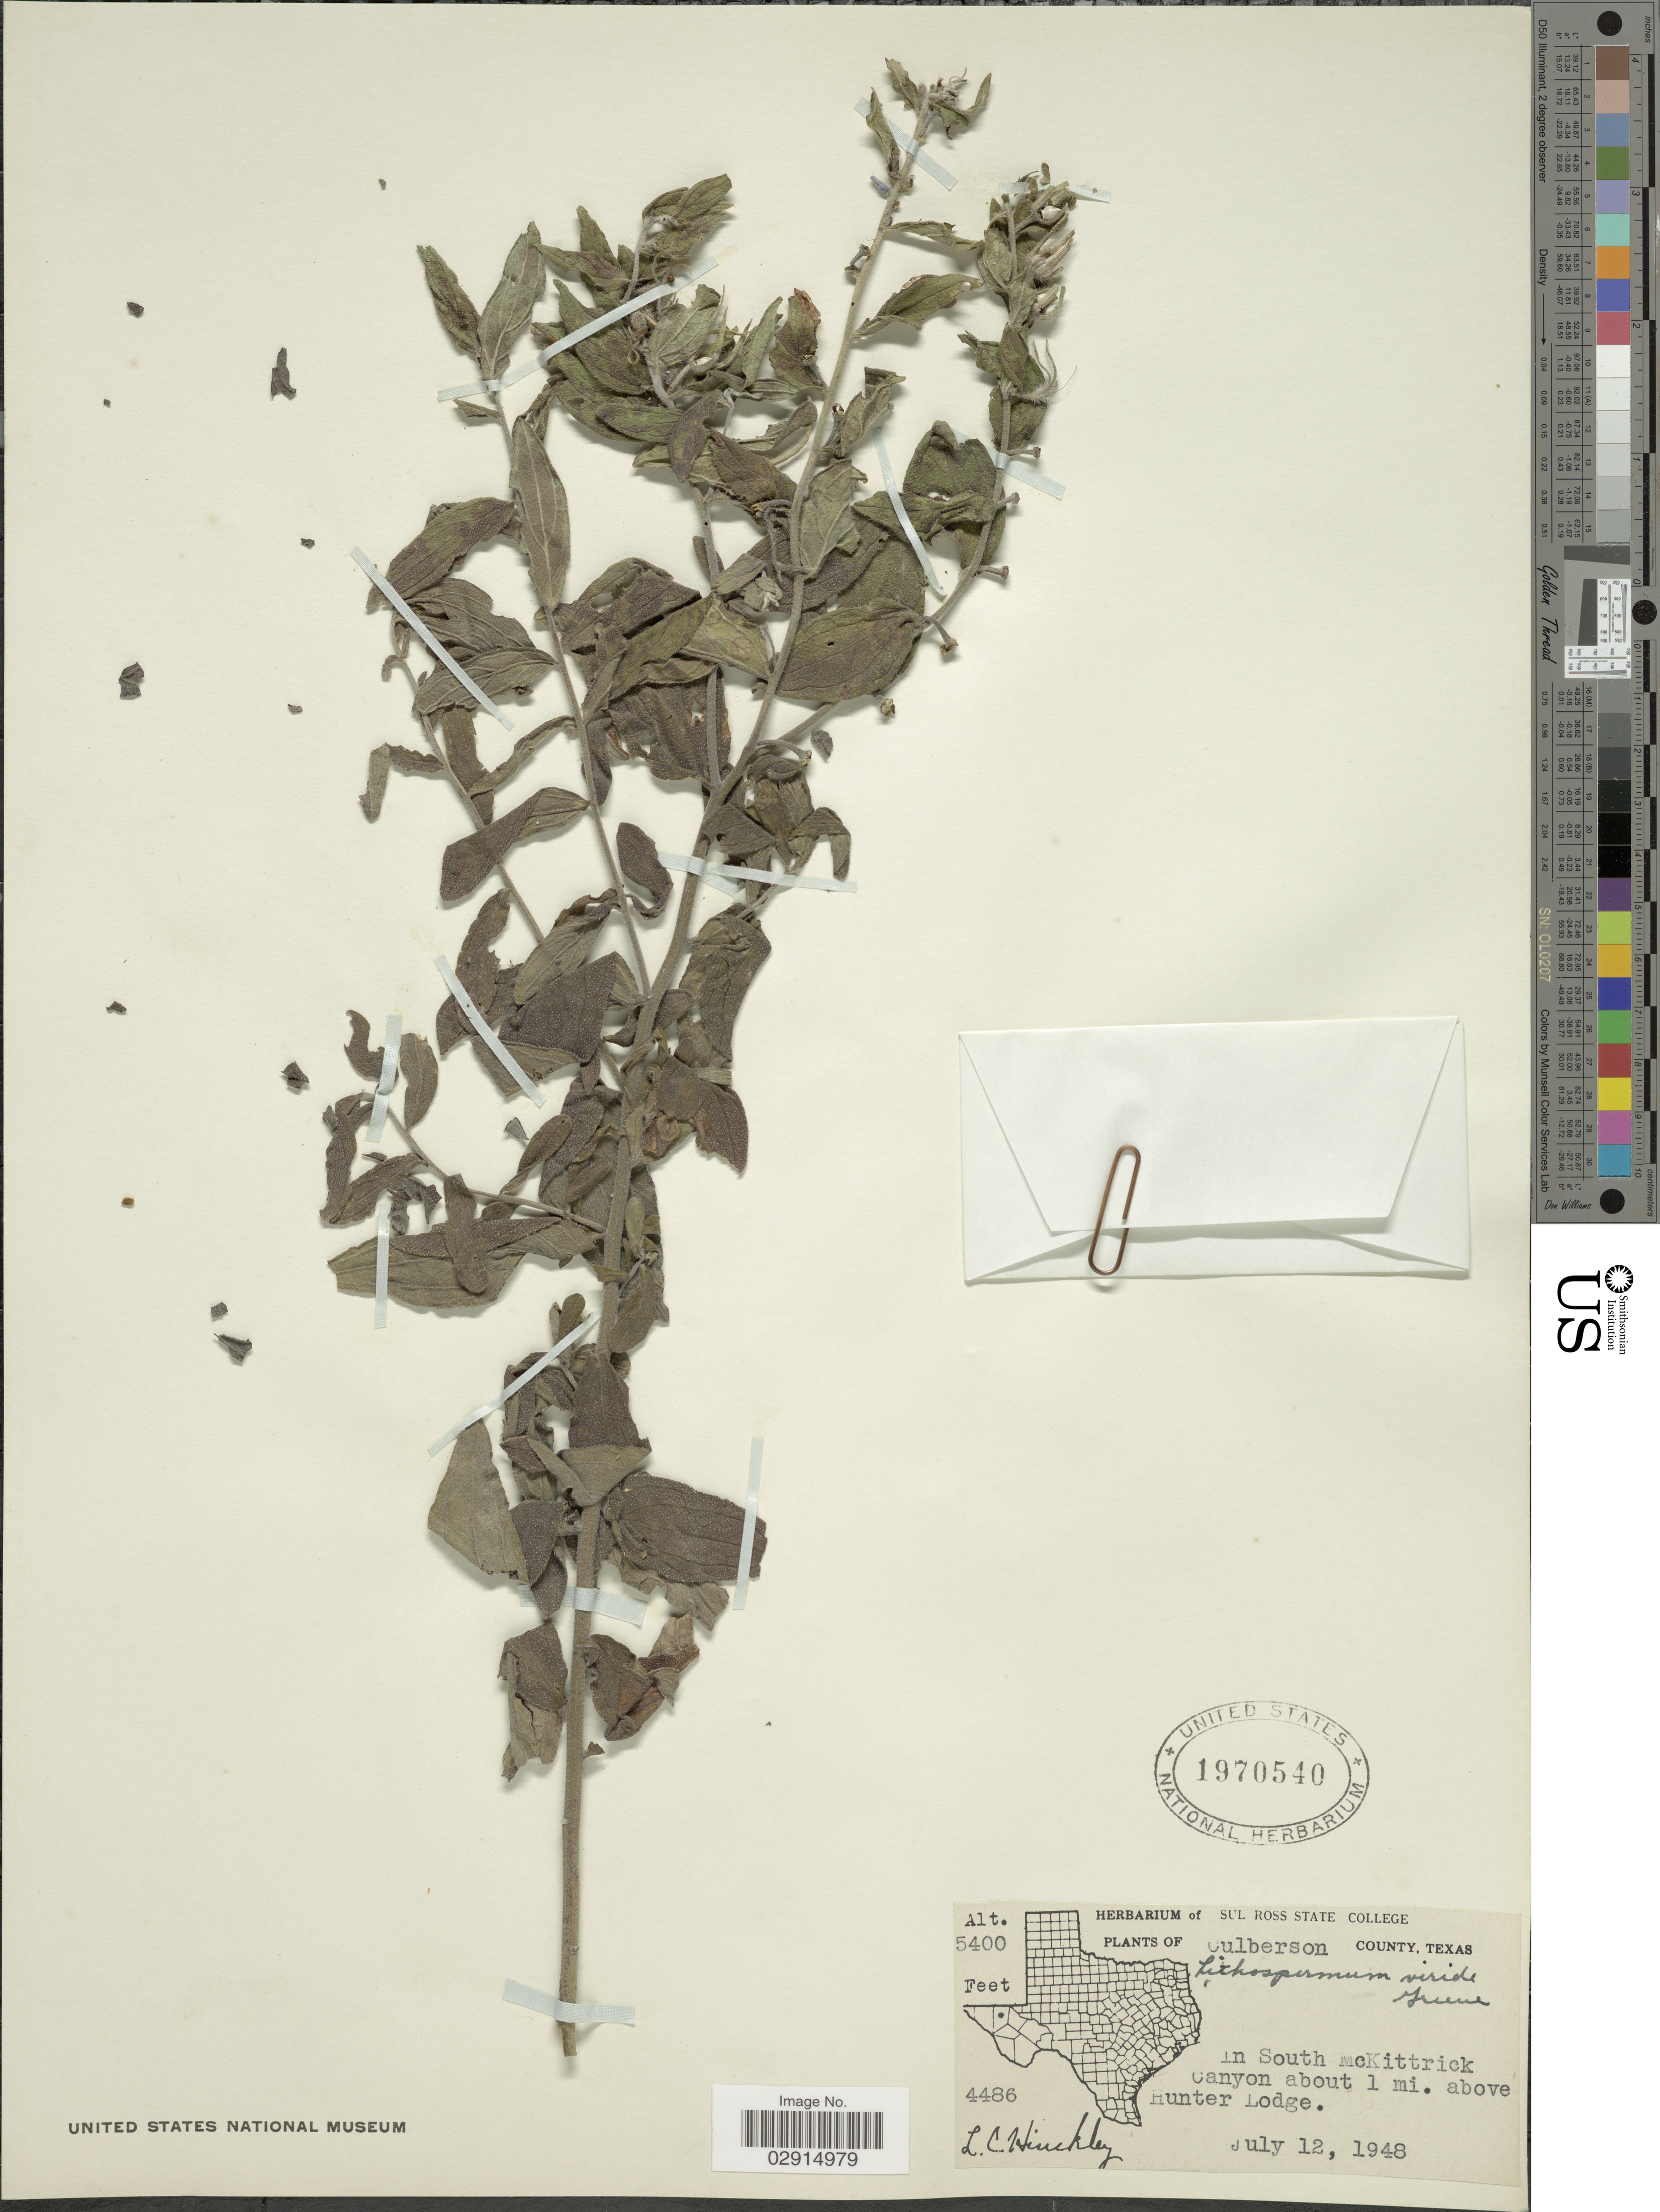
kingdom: Plantae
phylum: Tracheophyta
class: Magnoliopsida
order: Boraginales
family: Boraginaceae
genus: Lithospermum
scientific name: Lithospermum viride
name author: Greene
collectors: L. Hinckley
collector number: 4486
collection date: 1948-07-12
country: United States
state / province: Texas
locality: In South McKittrick Canyon about 1 mi. above Hunter Lodge. Culberson County. Texas.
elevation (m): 1646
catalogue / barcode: US 1970540